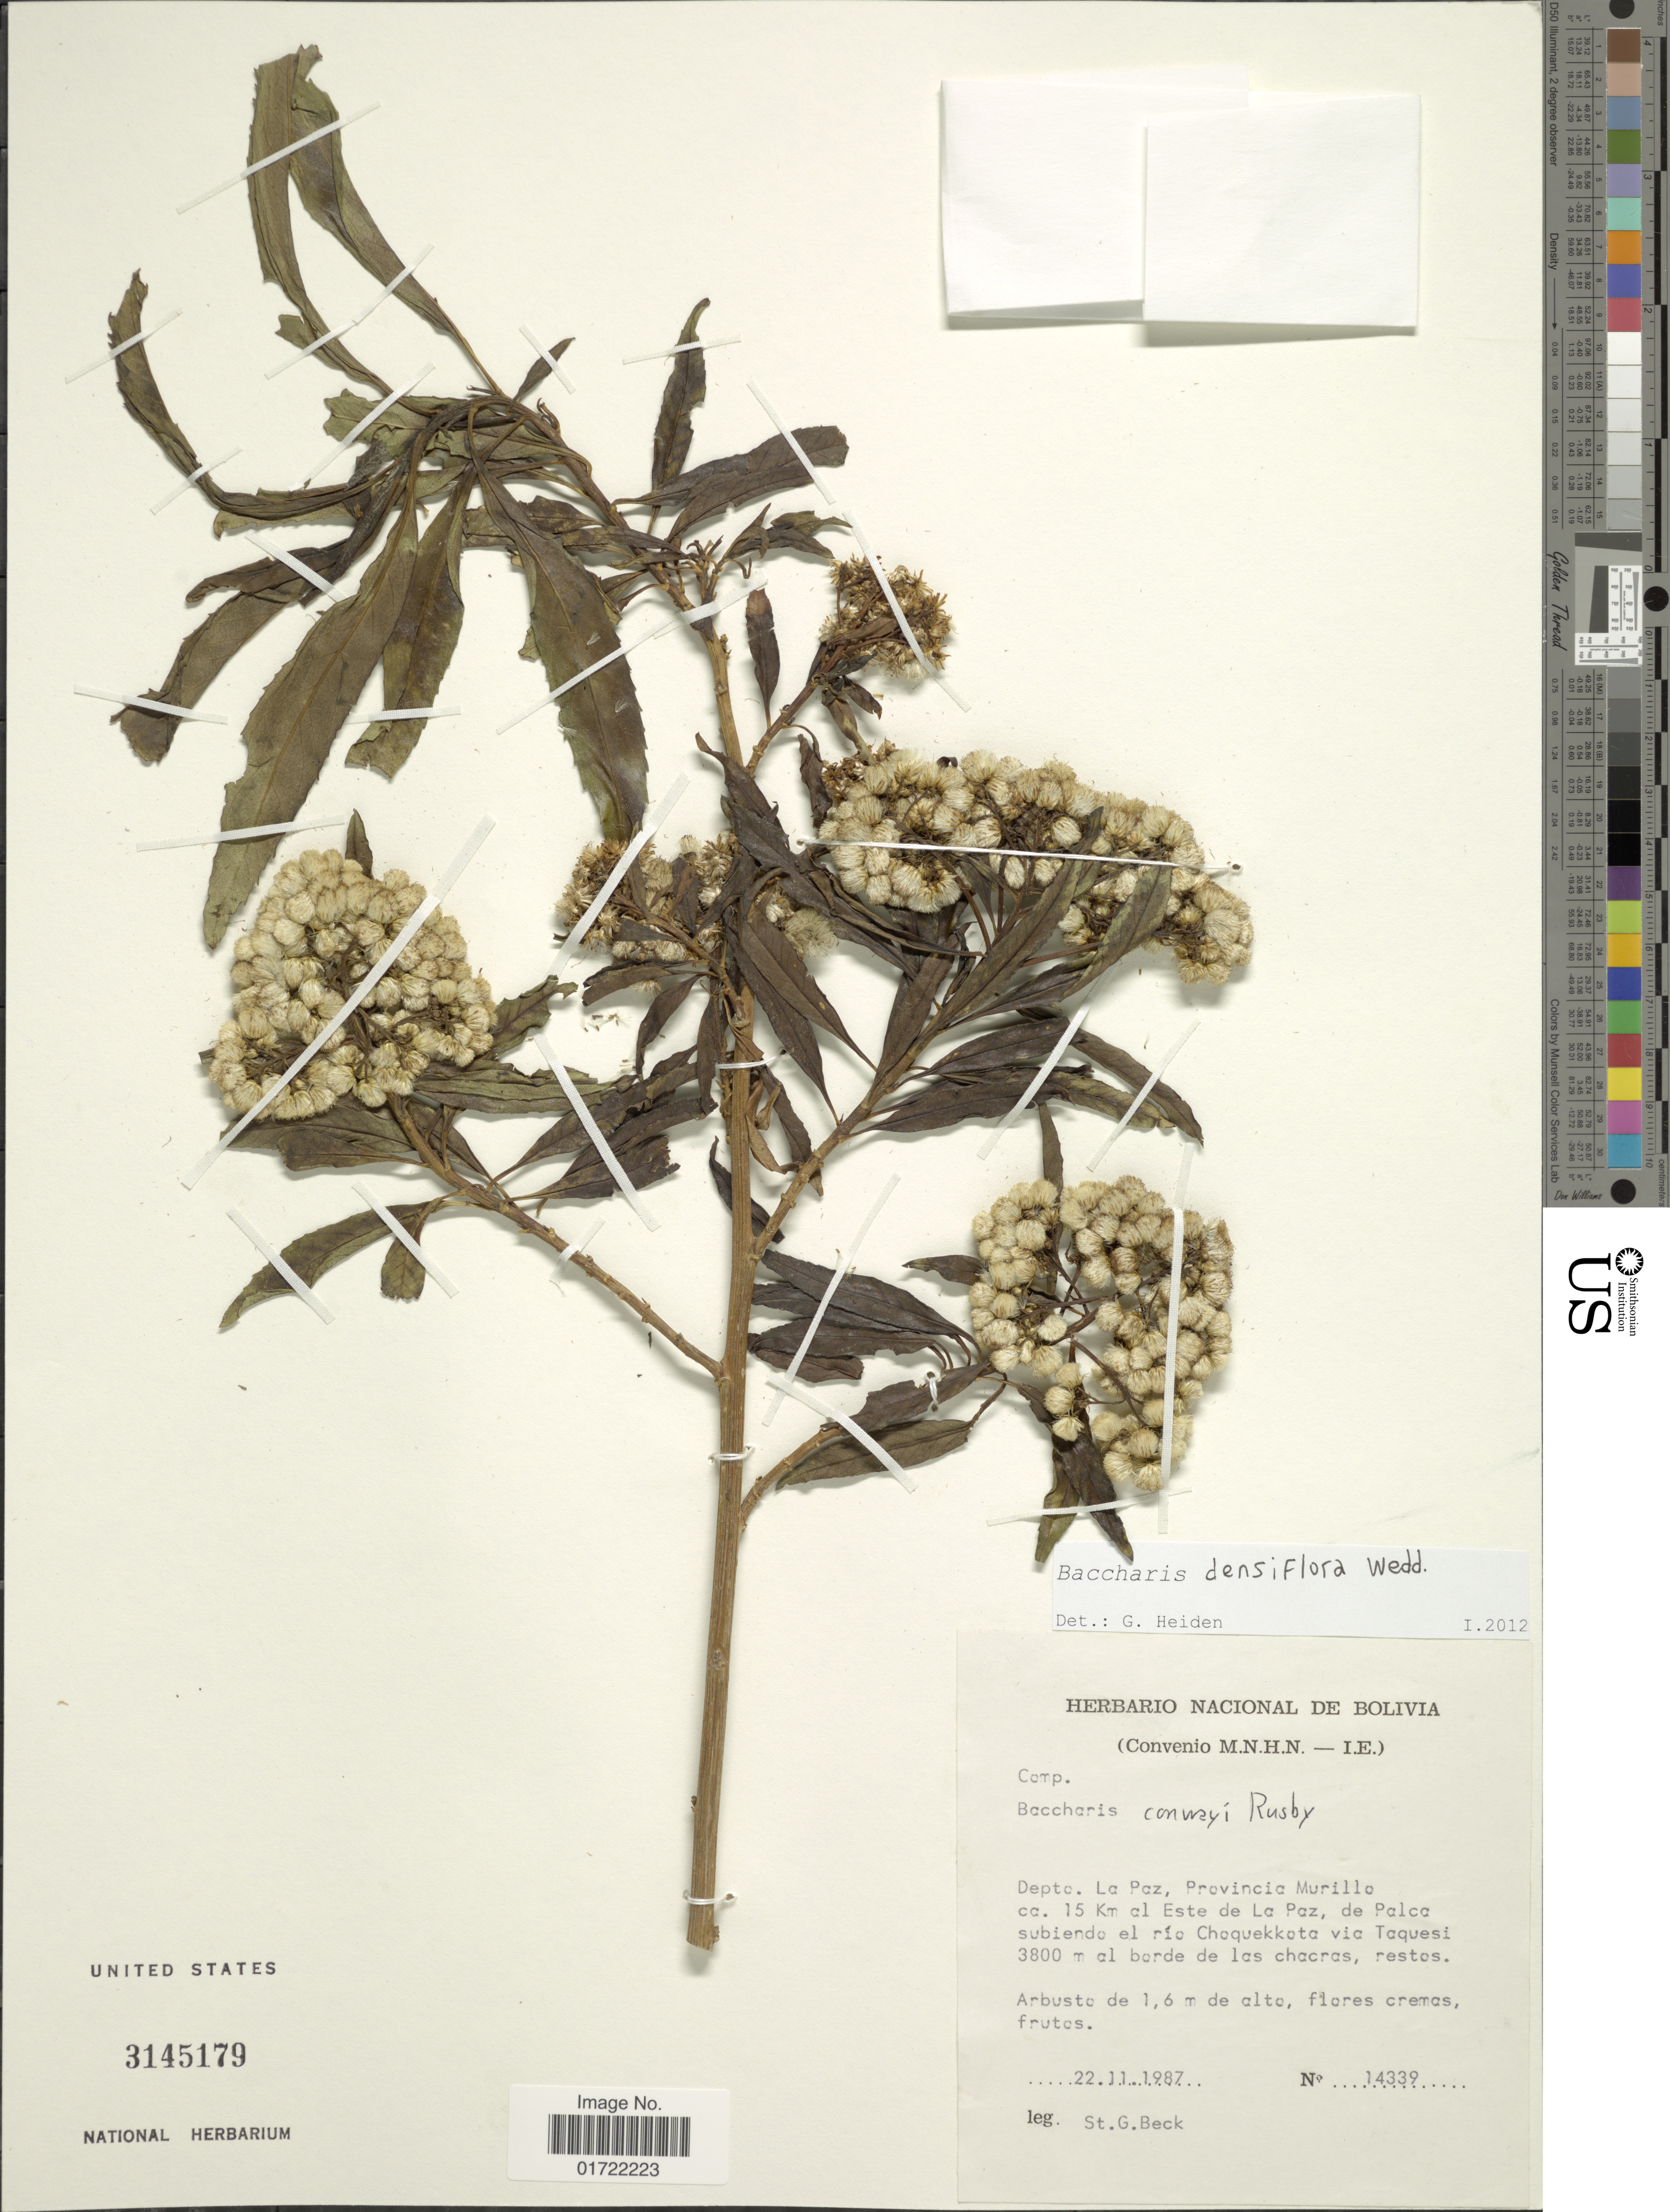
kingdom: Plantae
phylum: Tracheophyta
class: Magnoliopsida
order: Asterales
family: Asteraceae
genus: Baccharis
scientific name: Baccharis densifolia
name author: Rusby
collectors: S. G. Beck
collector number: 14339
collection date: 1987-11-22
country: Bolivia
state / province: La Paz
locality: Provincia Murillo ca 15 km al Este de La Paz, de Palca subiendo el rio Choquekkota vic Taquesi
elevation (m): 3800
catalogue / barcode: US 3145179